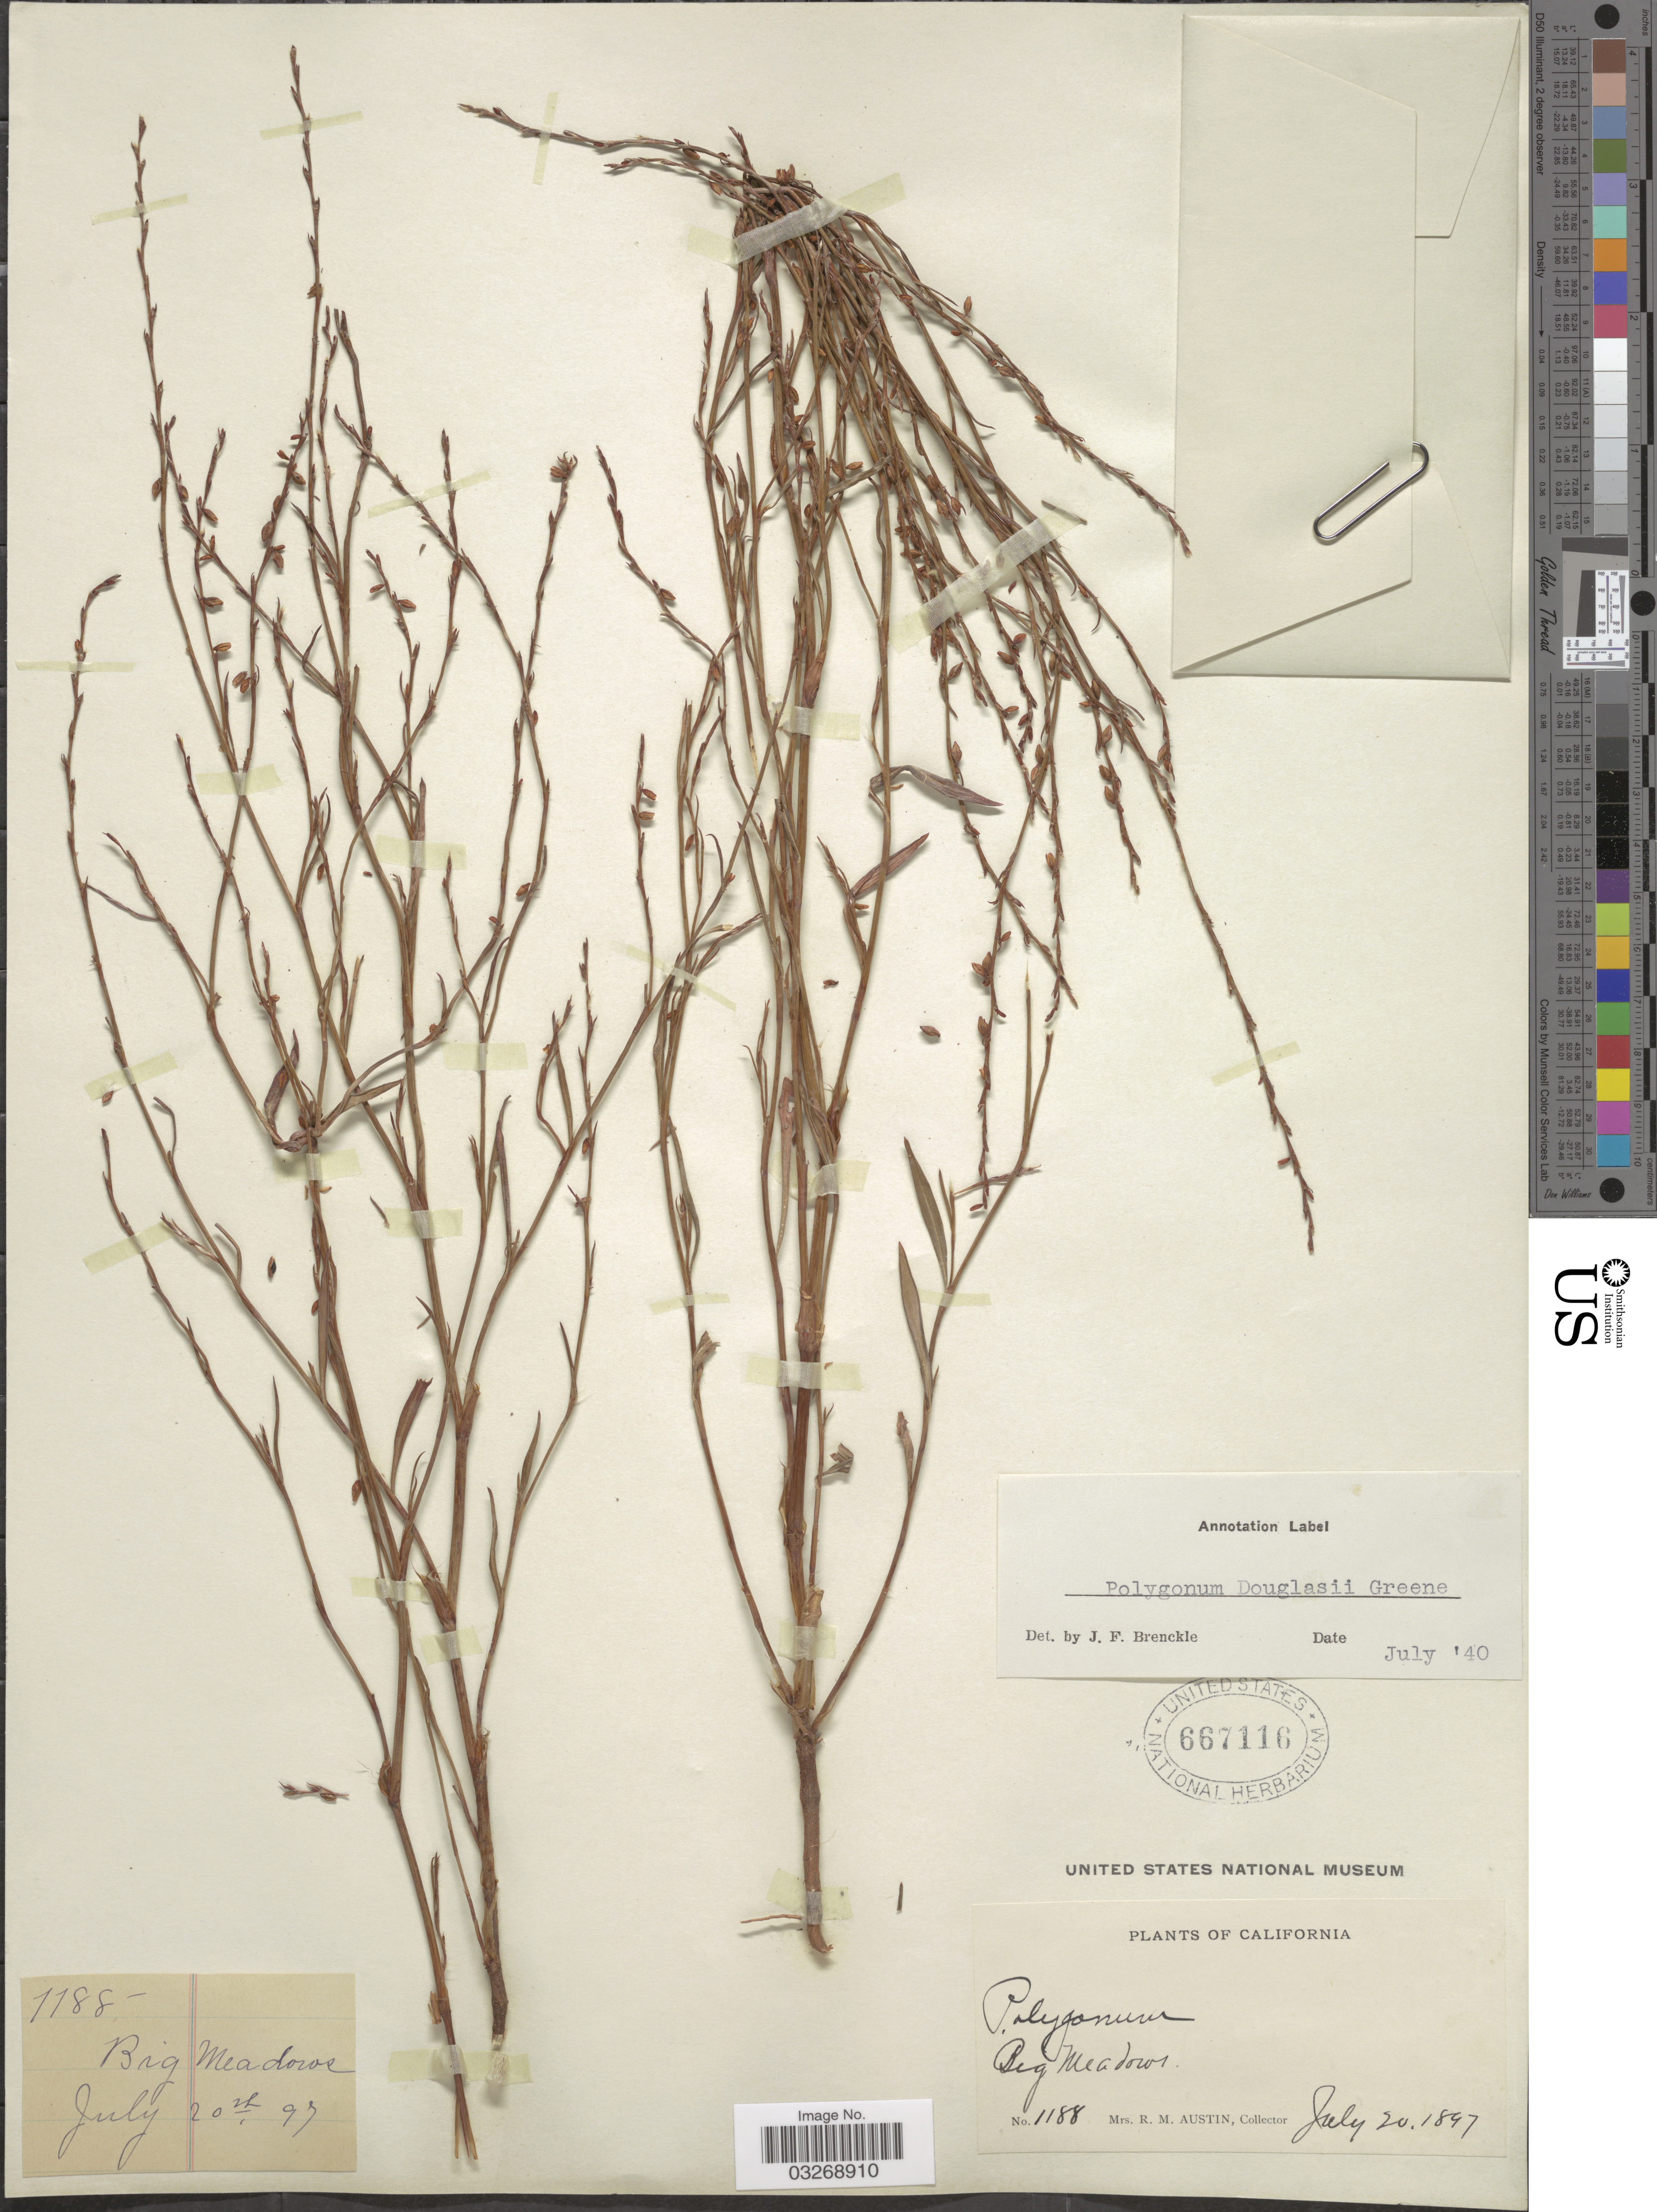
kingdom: Plantae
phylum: Tracheophyta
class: Magnoliopsida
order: Caryophyllales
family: Polygonaceae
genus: Polygonum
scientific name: Polygonum douglasii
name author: Greene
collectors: R. Austin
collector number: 1188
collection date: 1897-07-20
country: United States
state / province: California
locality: Big Meadows.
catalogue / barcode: US 667116